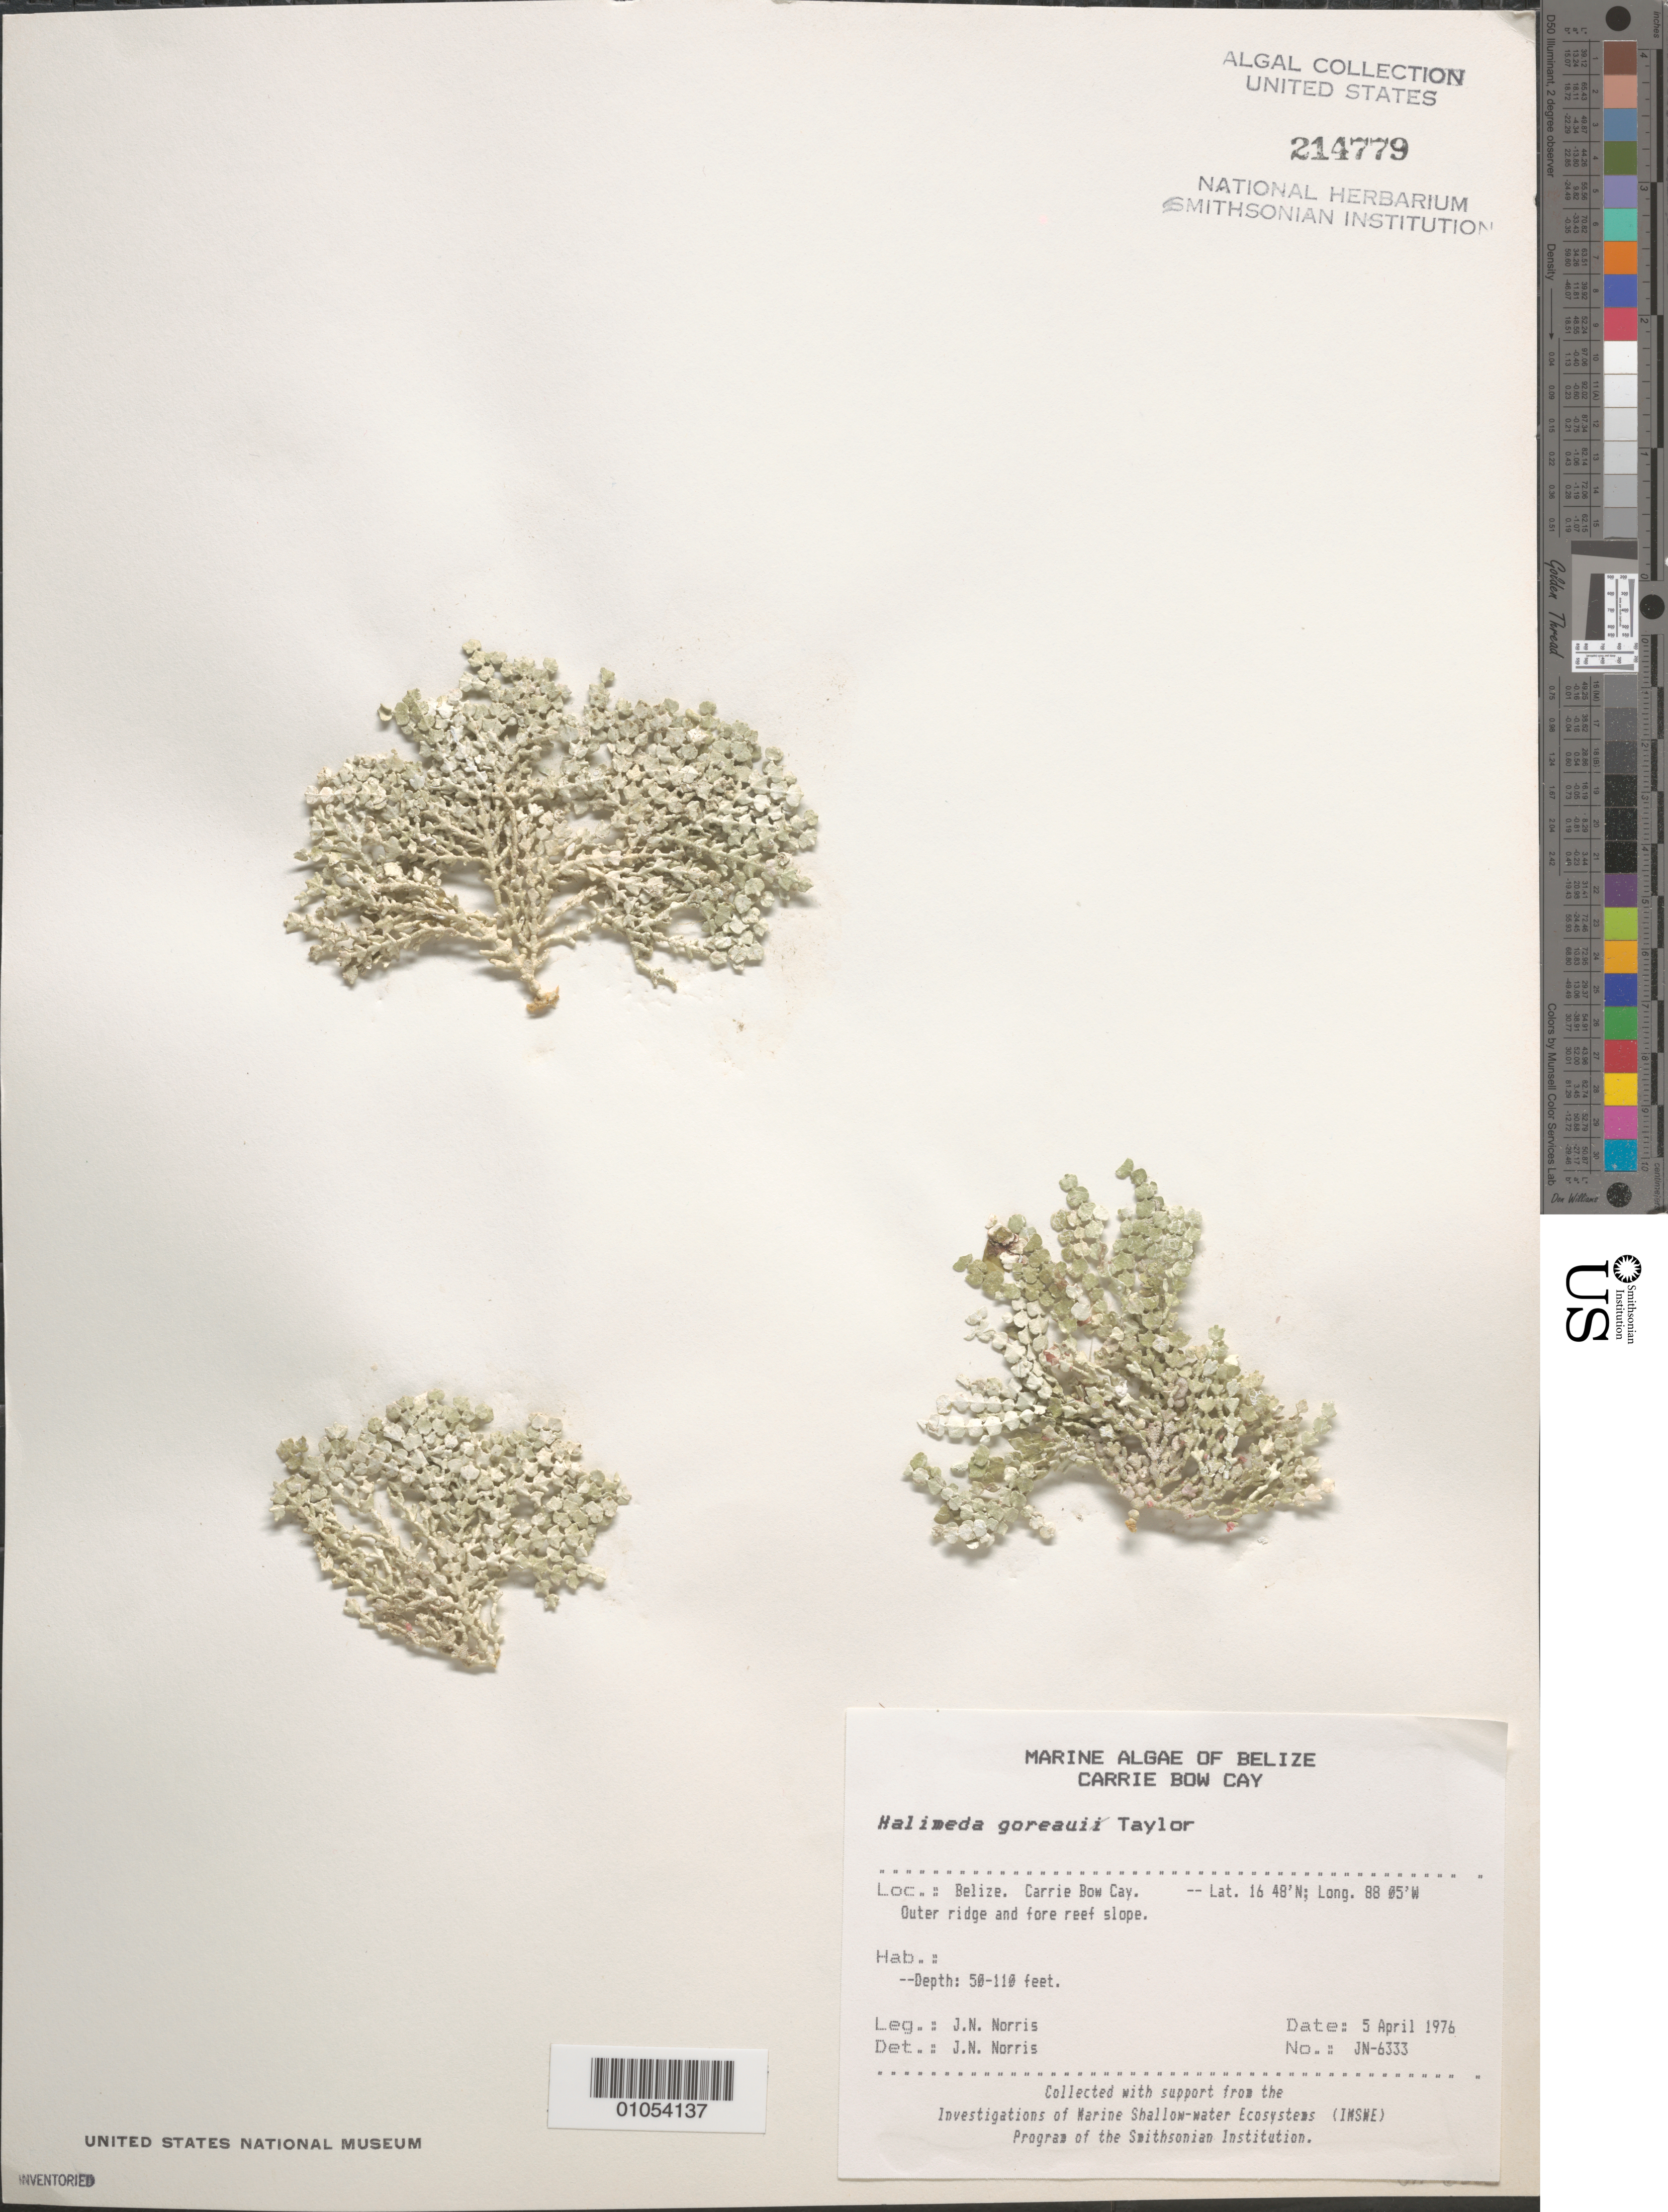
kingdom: Plantae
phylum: Chlorophyta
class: Ulvophyceae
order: Bryopsidales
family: Halimedaceae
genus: Halimeda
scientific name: Halimeda goreaui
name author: W.R. Taylor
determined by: Norris, James N.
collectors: J. N. Norris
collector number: JN-6333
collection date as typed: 05 Apr 1976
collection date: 1976-04-05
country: Belize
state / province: Stann Creek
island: Carrie Bow Cay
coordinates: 16 48'N, 88 05'W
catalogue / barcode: US 214779